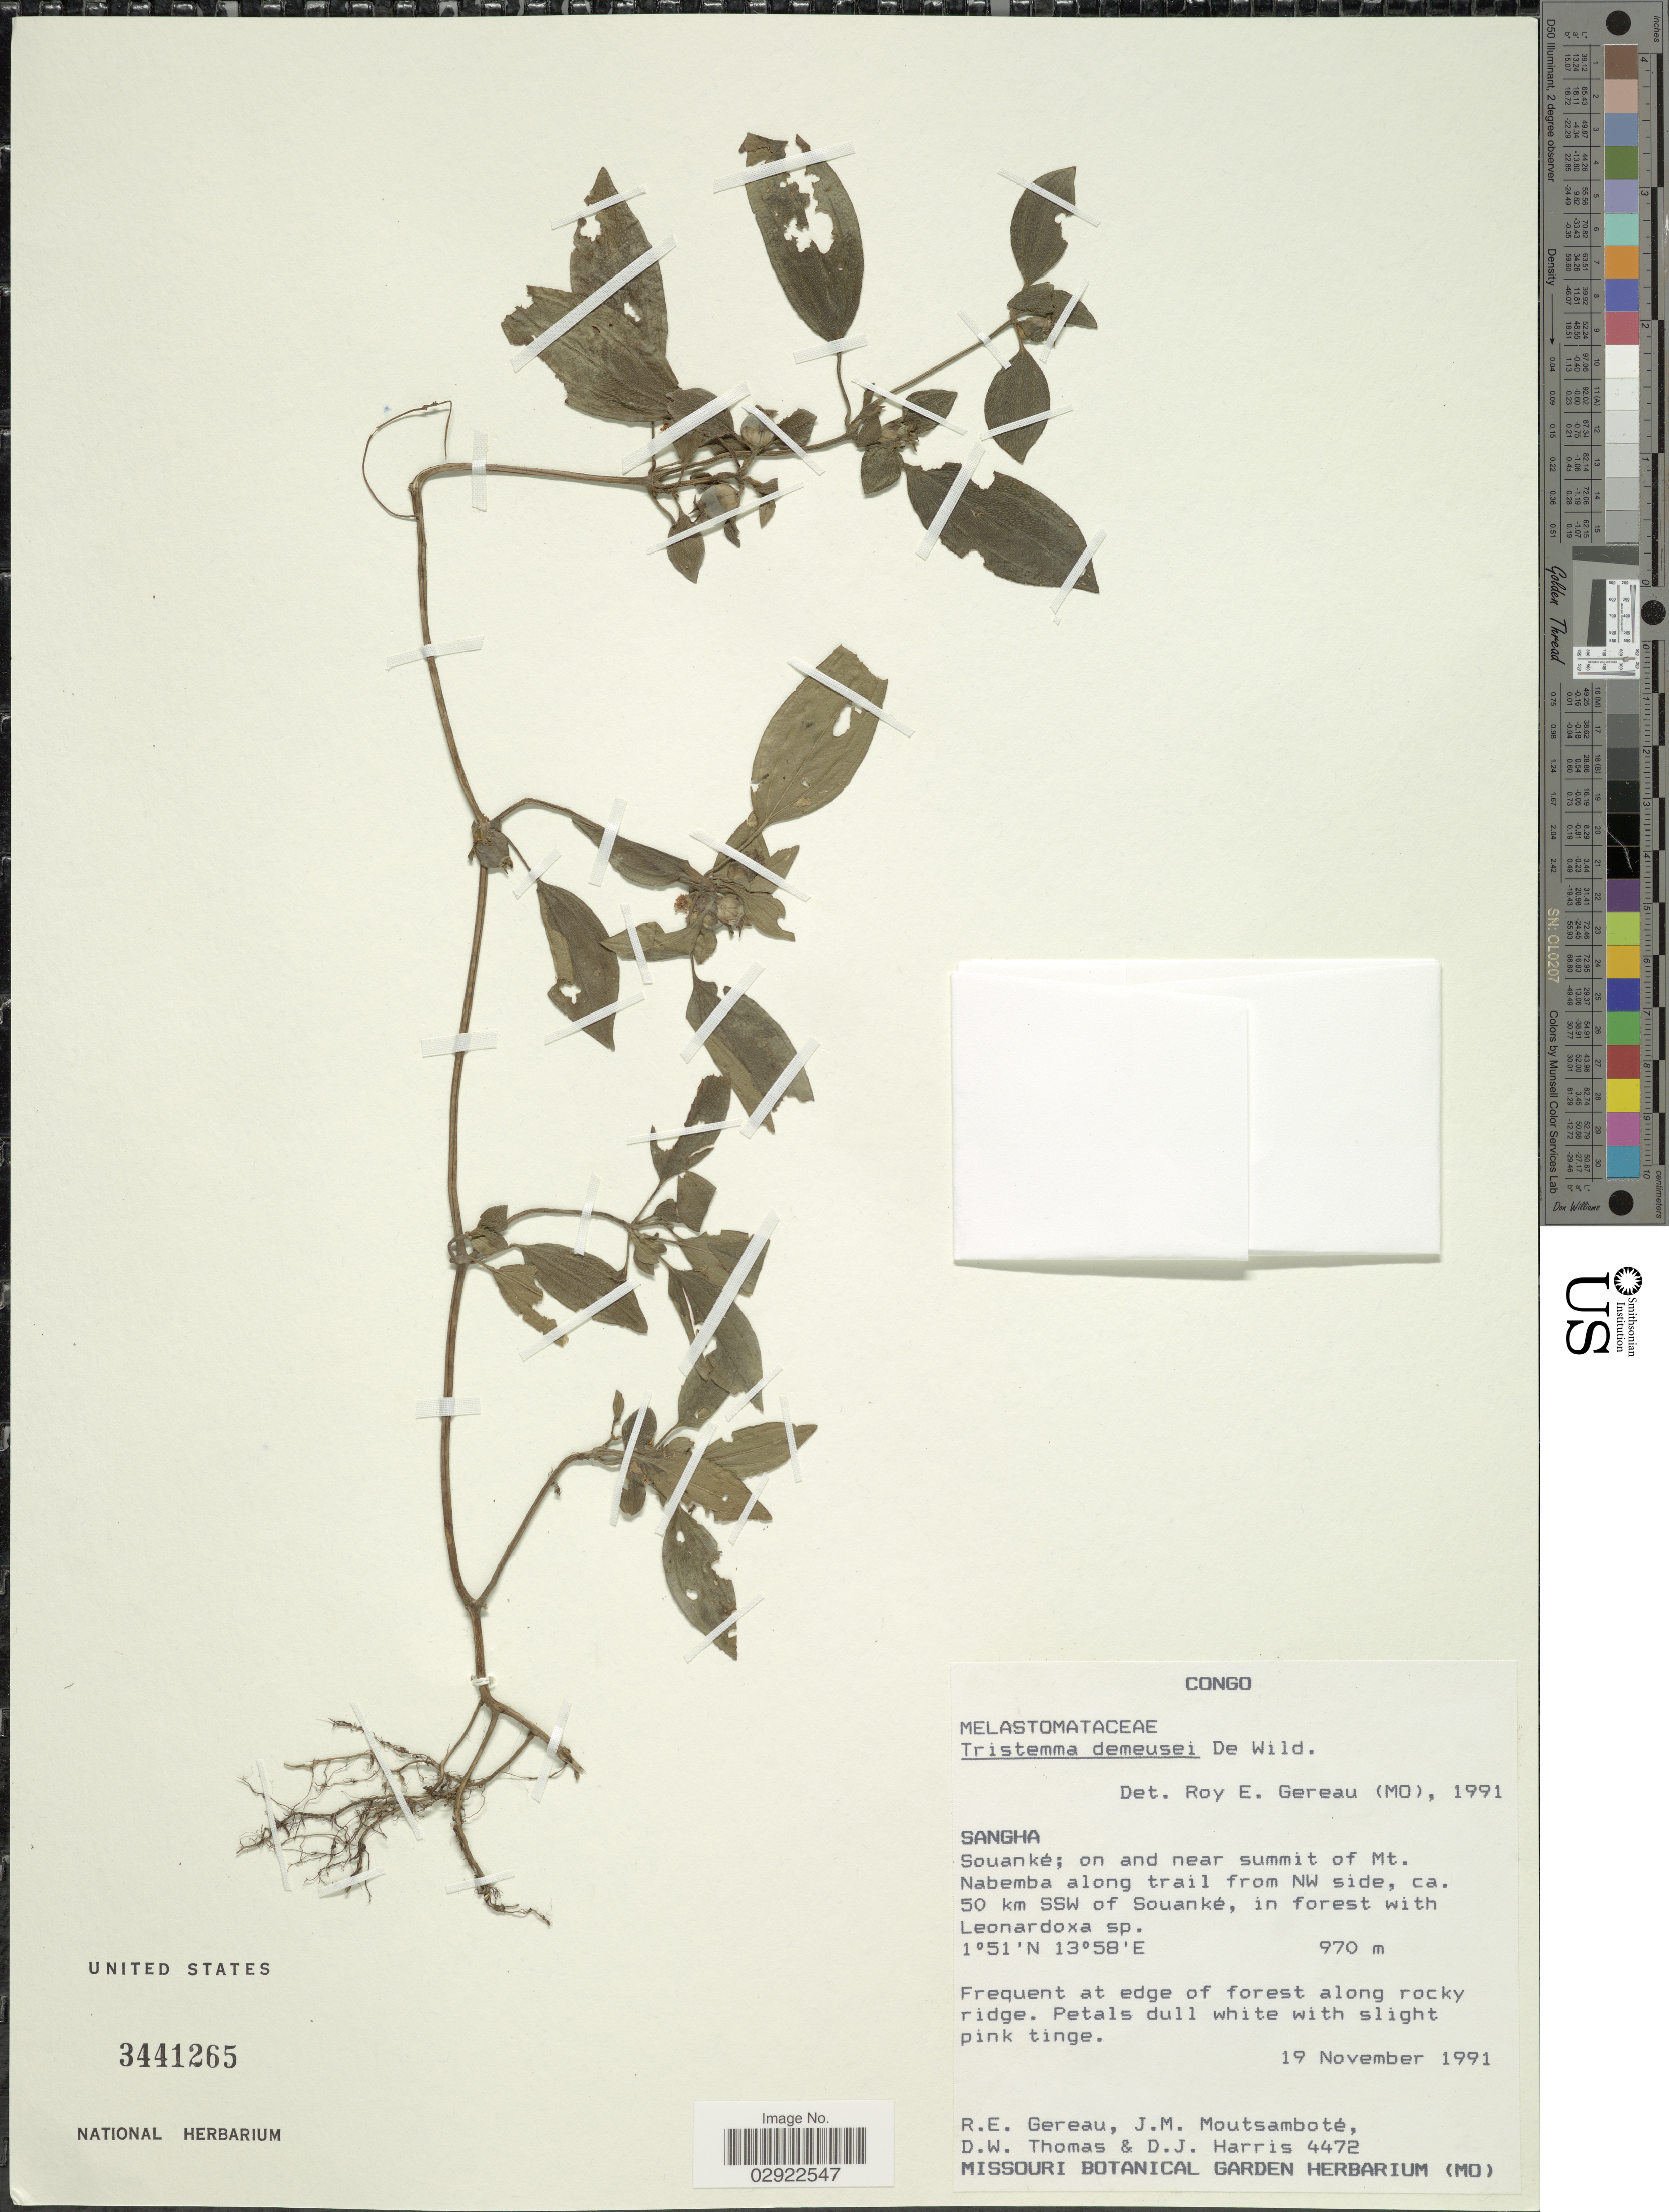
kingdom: Plantae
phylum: Tracheophyta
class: Magnoliopsida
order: Myrtales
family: Melastomataceae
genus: Tristemma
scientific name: Tristemma demeusei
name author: De Wild.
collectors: R. Gereau, J. Moutsambote & D. W. Thomas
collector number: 4472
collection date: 1991-11-19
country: Congo, Republic of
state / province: Sangha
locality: Souanké, on and near summit of Mt. Nabemba along trail from NW side, ca. 50 km SSW of Souanké.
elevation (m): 970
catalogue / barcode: US 3441265